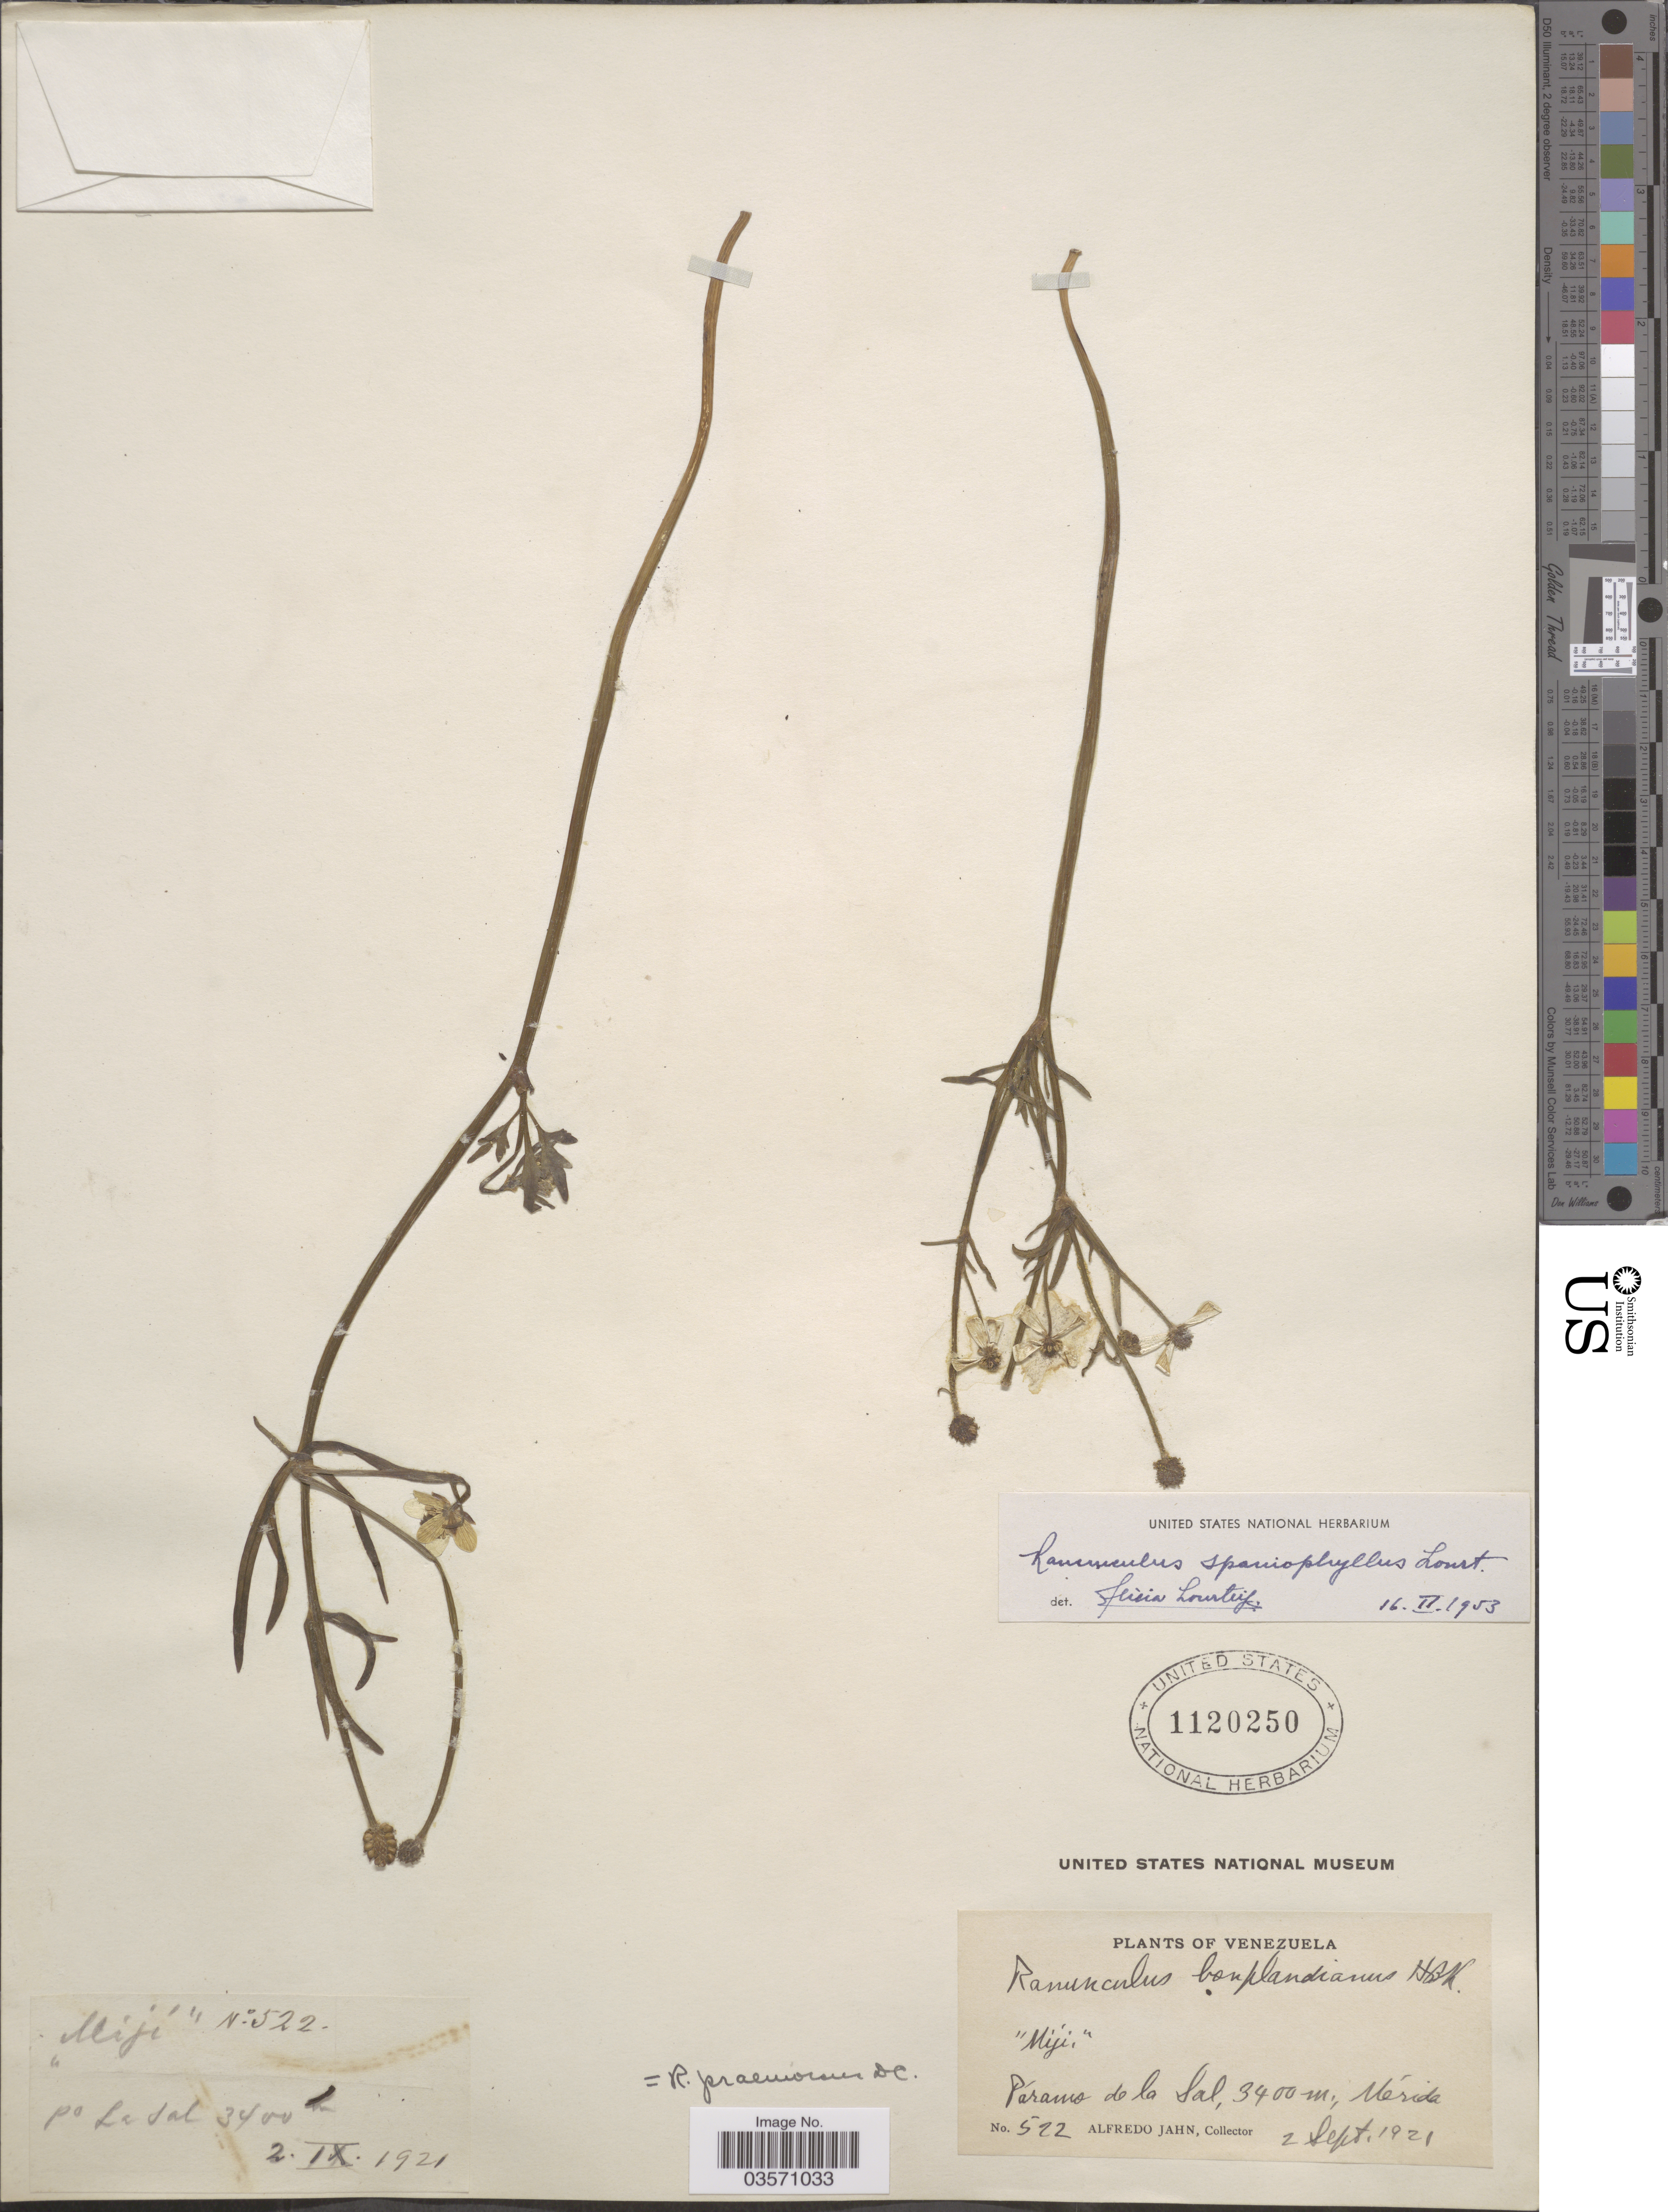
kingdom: Plantae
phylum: Tracheophyta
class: Magnoliopsida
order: Ranunculales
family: Ranunculaceae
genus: Ranunculus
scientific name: Ranunculus spaniophyllus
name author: Lourteig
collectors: A. Jahn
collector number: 522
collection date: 1921-09-02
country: Venezuela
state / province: Mérida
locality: Páramo de la Sal.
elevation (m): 3400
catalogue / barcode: US 1120250